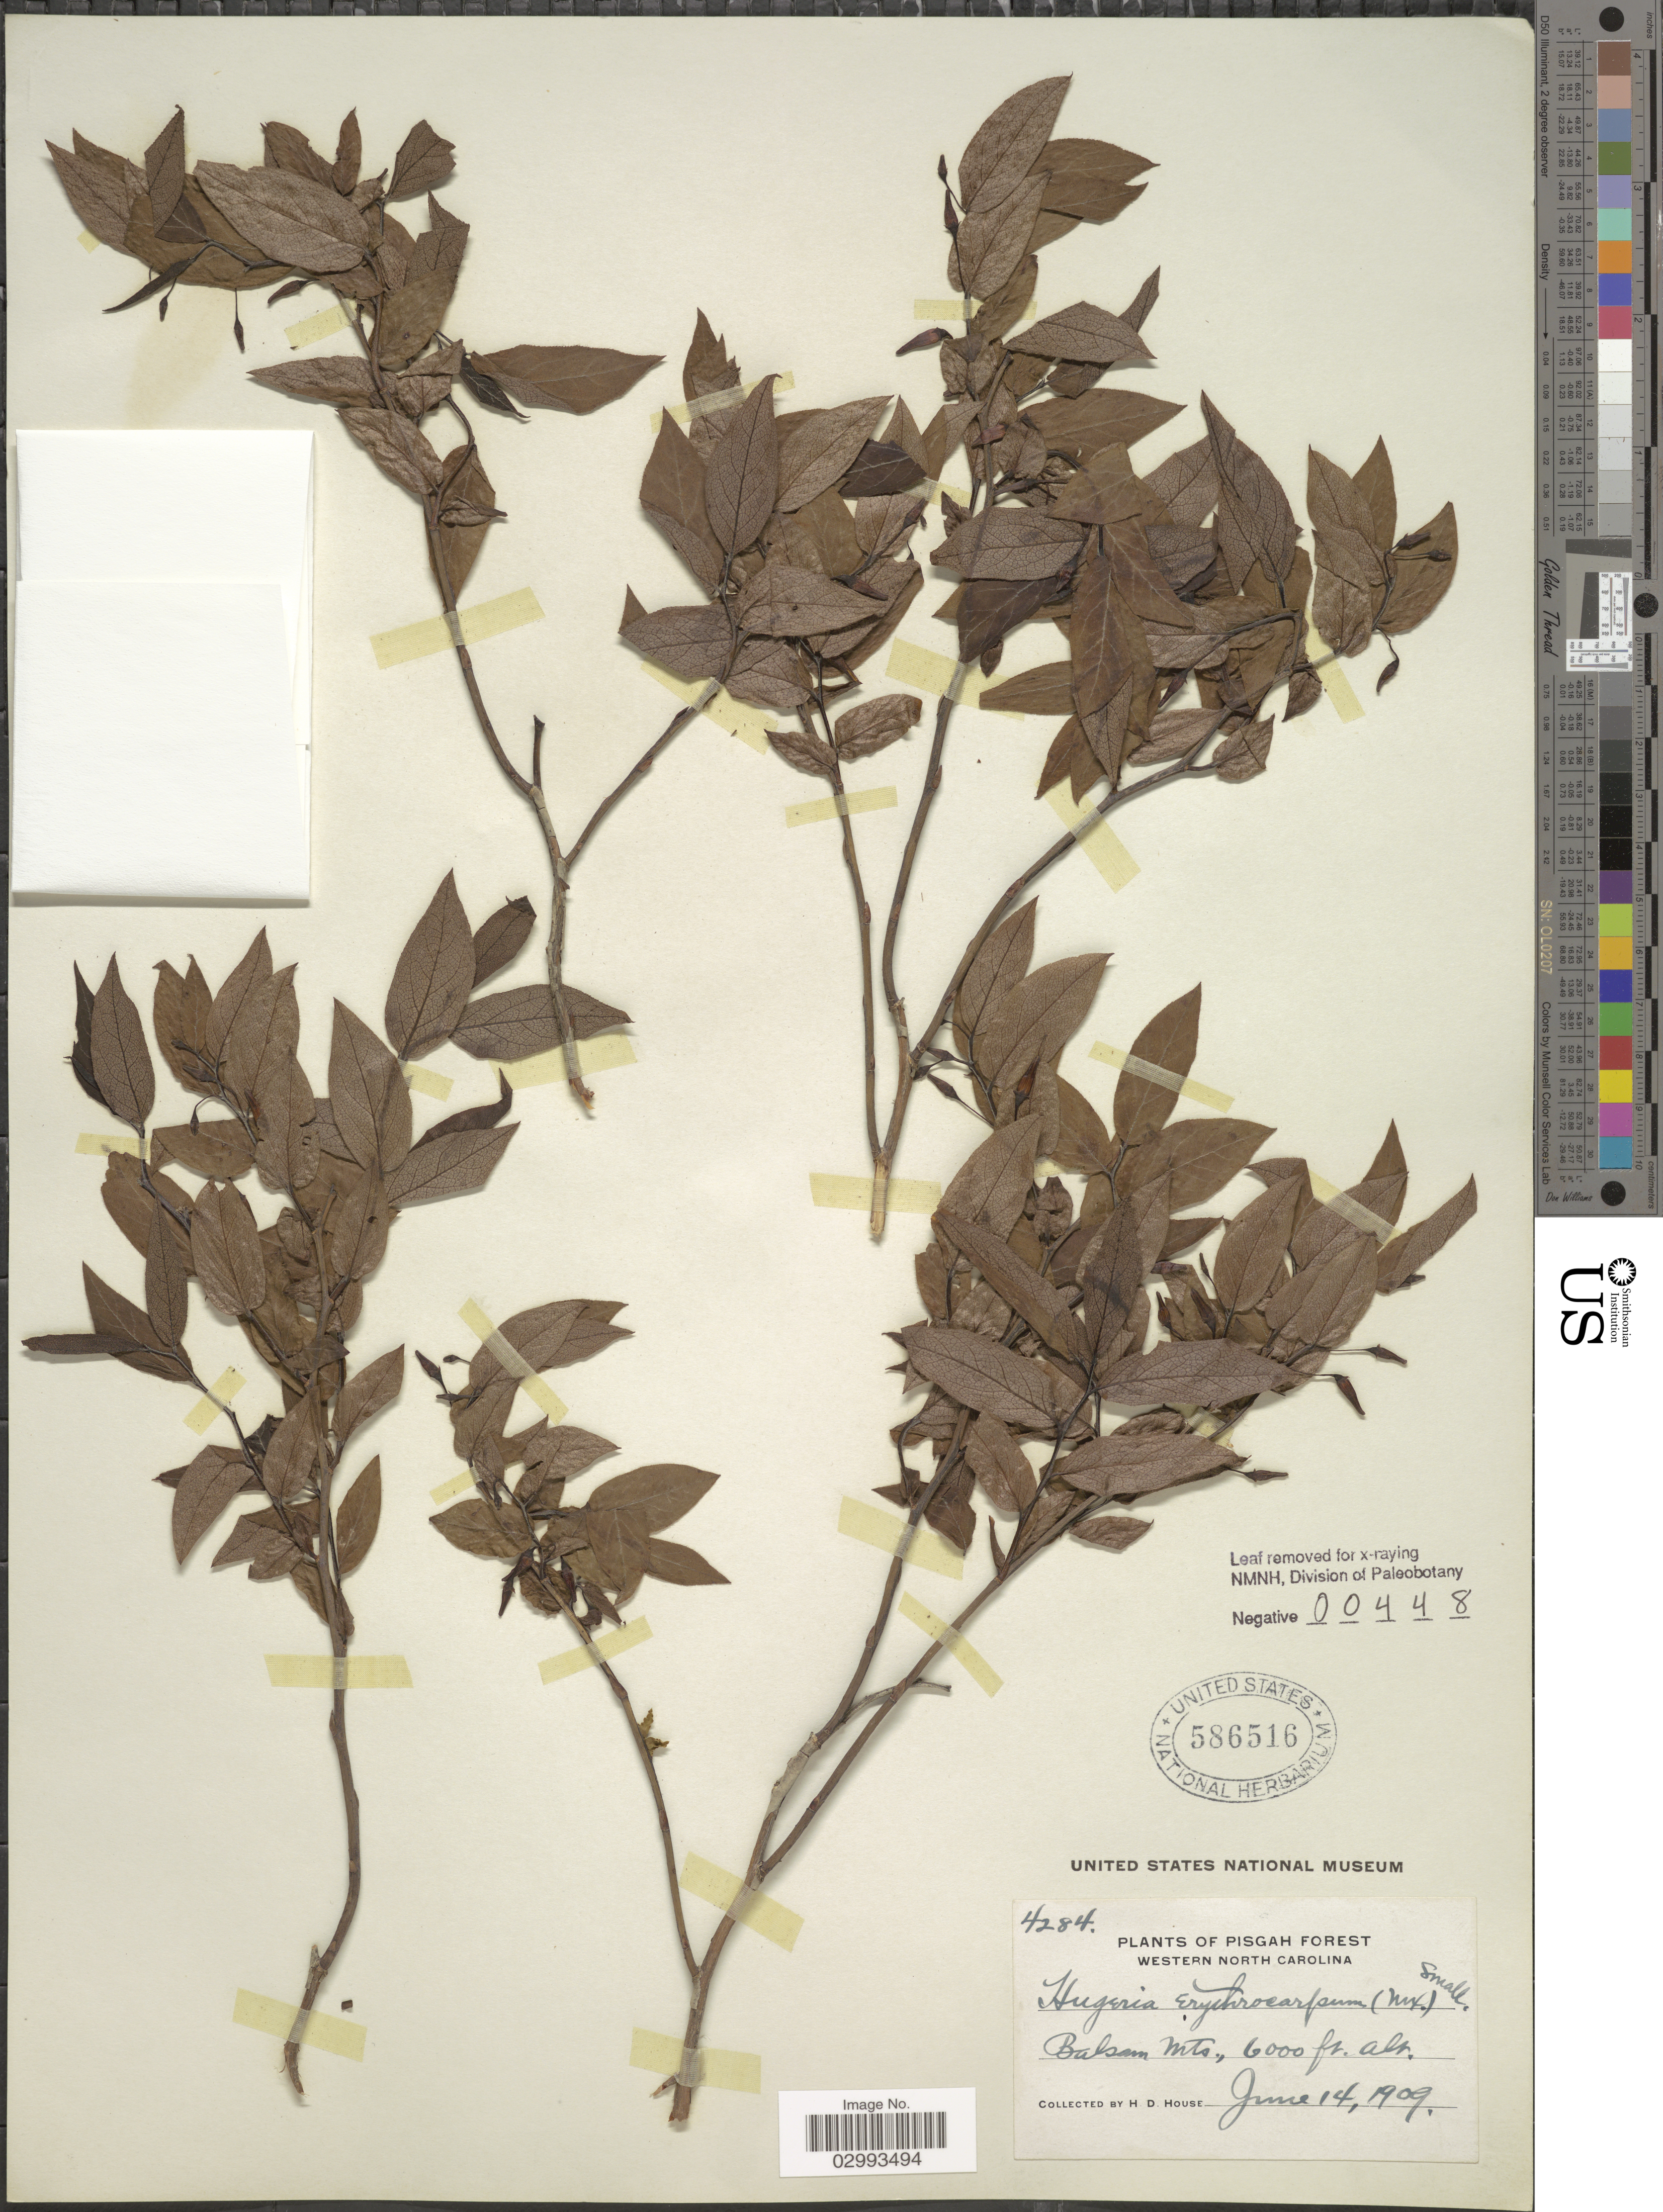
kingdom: Plantae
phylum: Tracheophyta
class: Magnoliopsida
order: Ericales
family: Ericaceae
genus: Hugeria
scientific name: Hugeria erythrocarpa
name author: (Michx.) Small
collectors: H. D. House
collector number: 4284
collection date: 1909-06-14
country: United States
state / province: North Carolina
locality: Pisgah Forest. Western North Carolina. Balsam Mts.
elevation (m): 1829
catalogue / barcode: US 586516